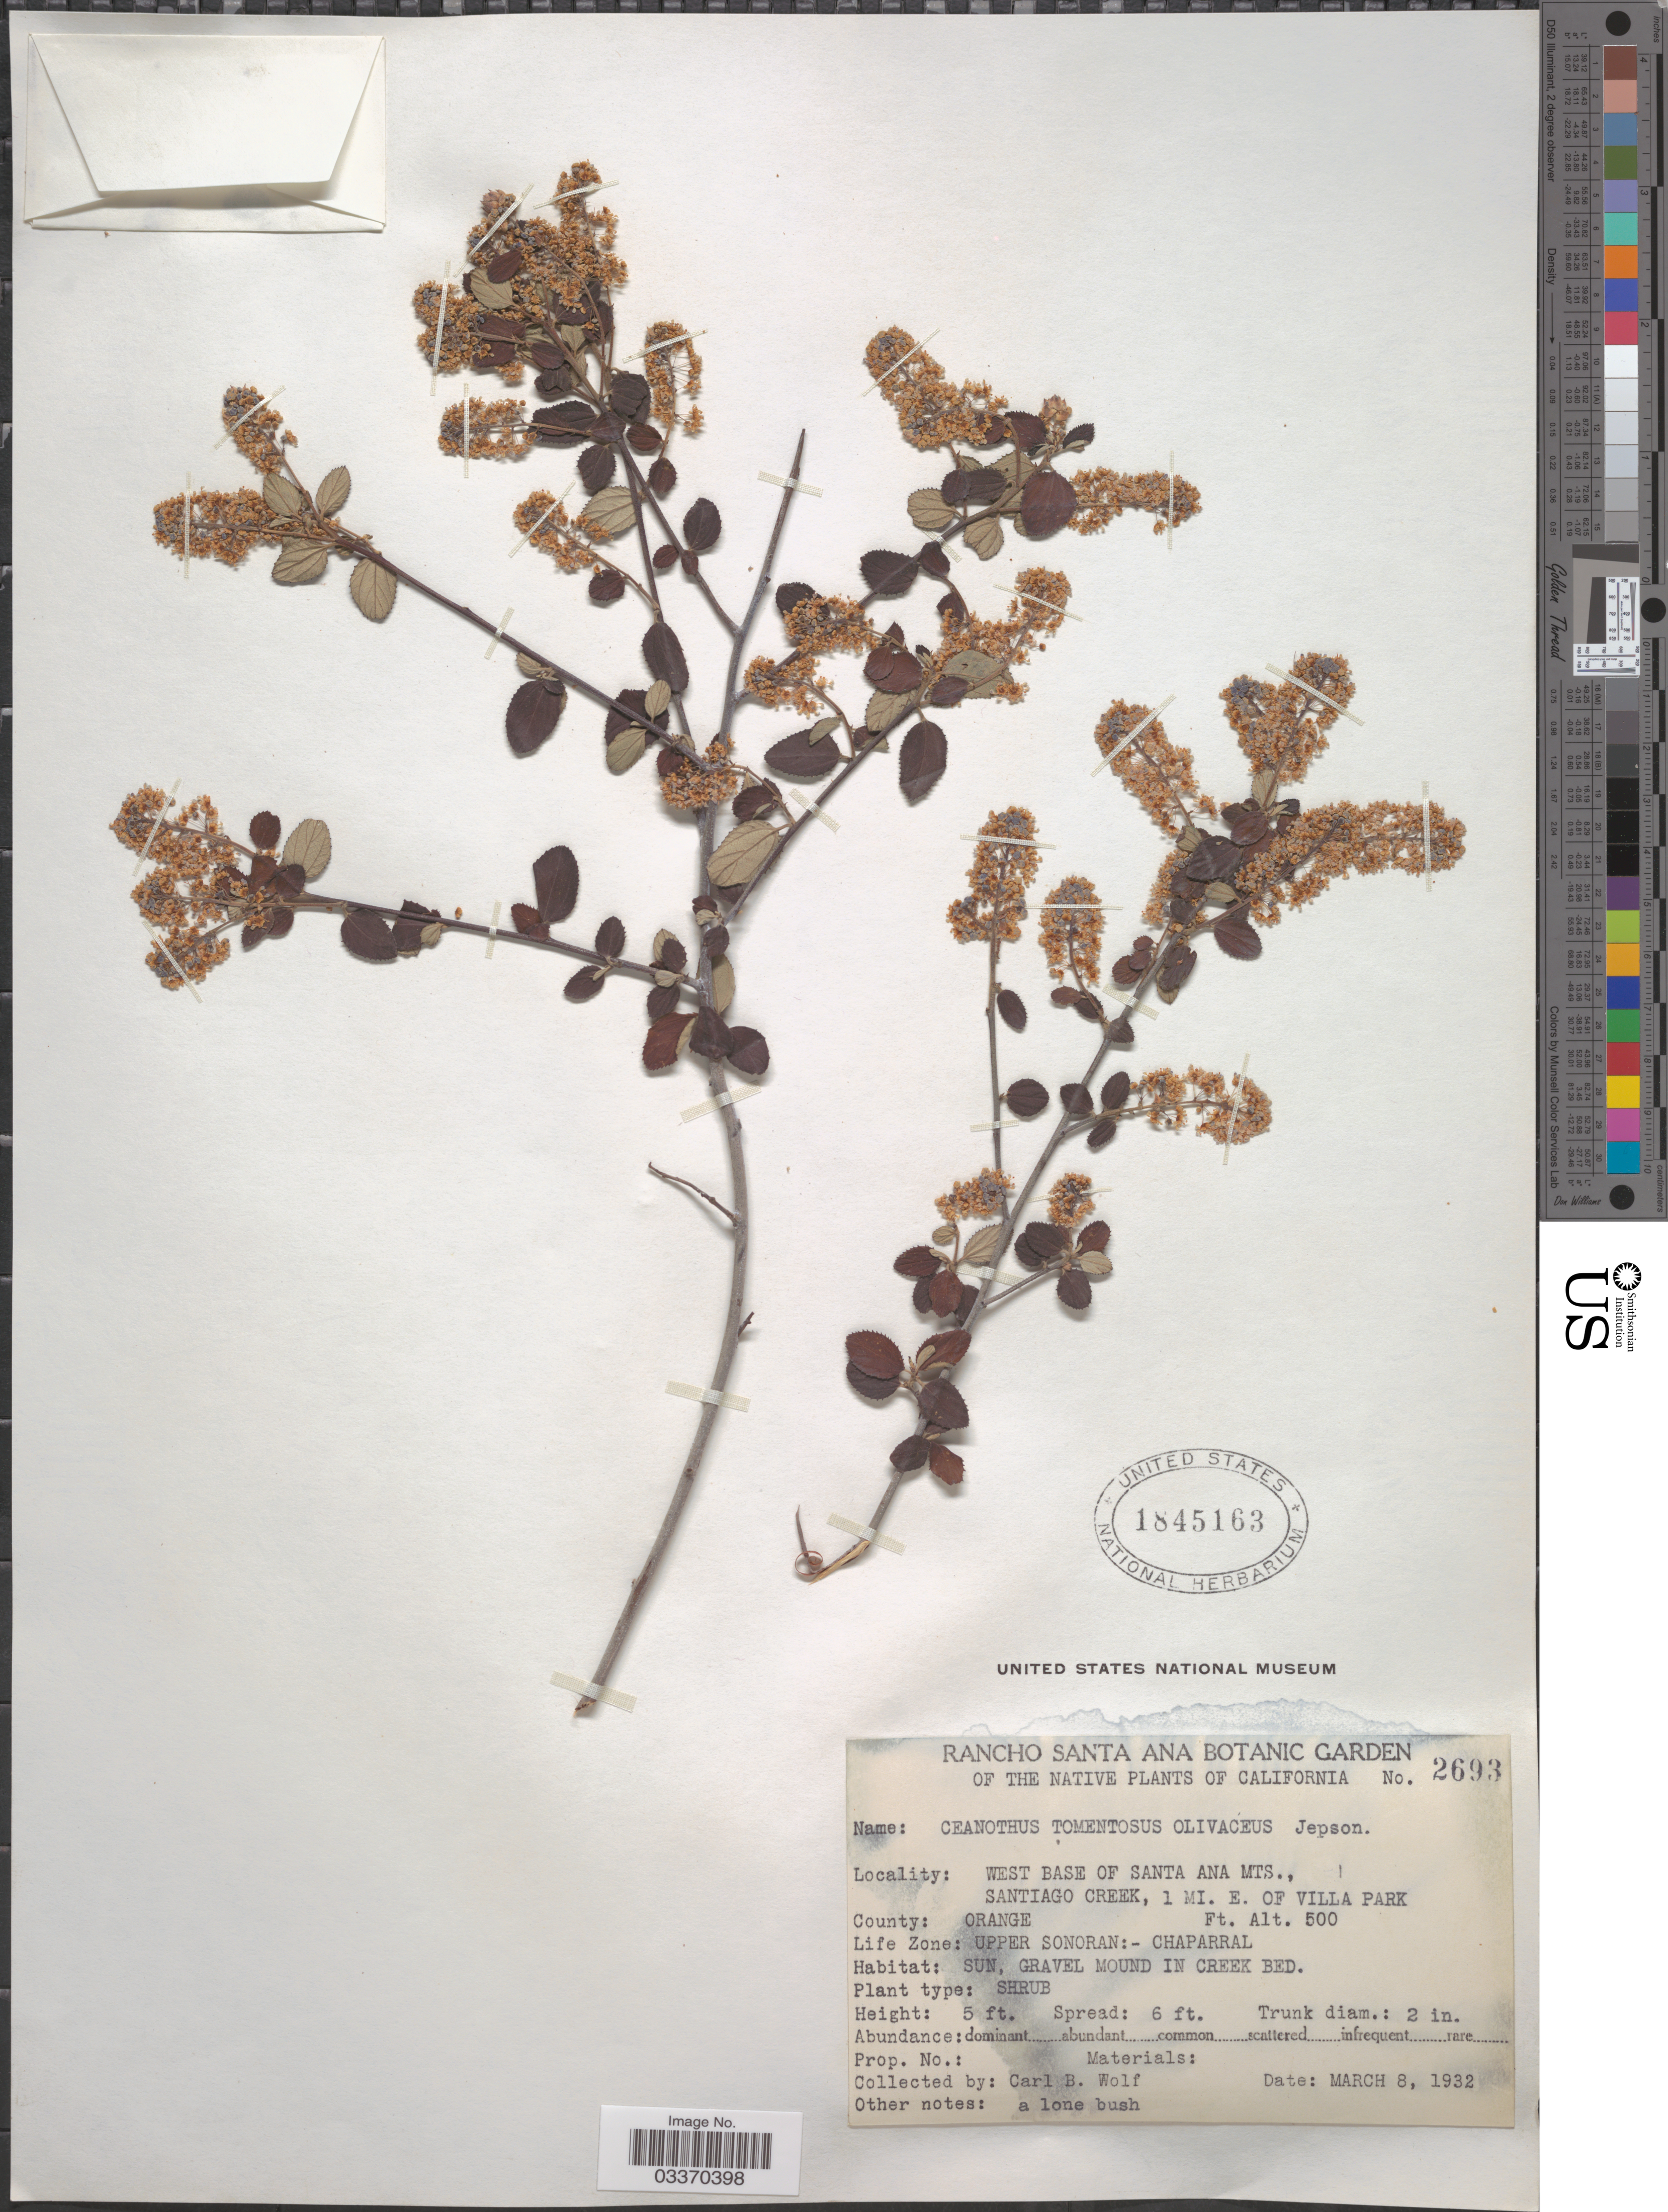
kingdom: Plantae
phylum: Tracheophyta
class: Magnoliopsida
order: Rosales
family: Rhamnaceae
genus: Ceanothus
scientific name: Ceanothus tomentosus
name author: Parry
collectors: C. B. Wolf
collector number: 2693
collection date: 1932-03-08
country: United States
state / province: California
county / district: Orange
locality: West Base of Santa Ana Mts., Santiago Creek, 1 mi. E. of Villa Park. County: Orange. Life Zone: Upper Sonoran:- Chaparral.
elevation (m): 152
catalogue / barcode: US 1845163